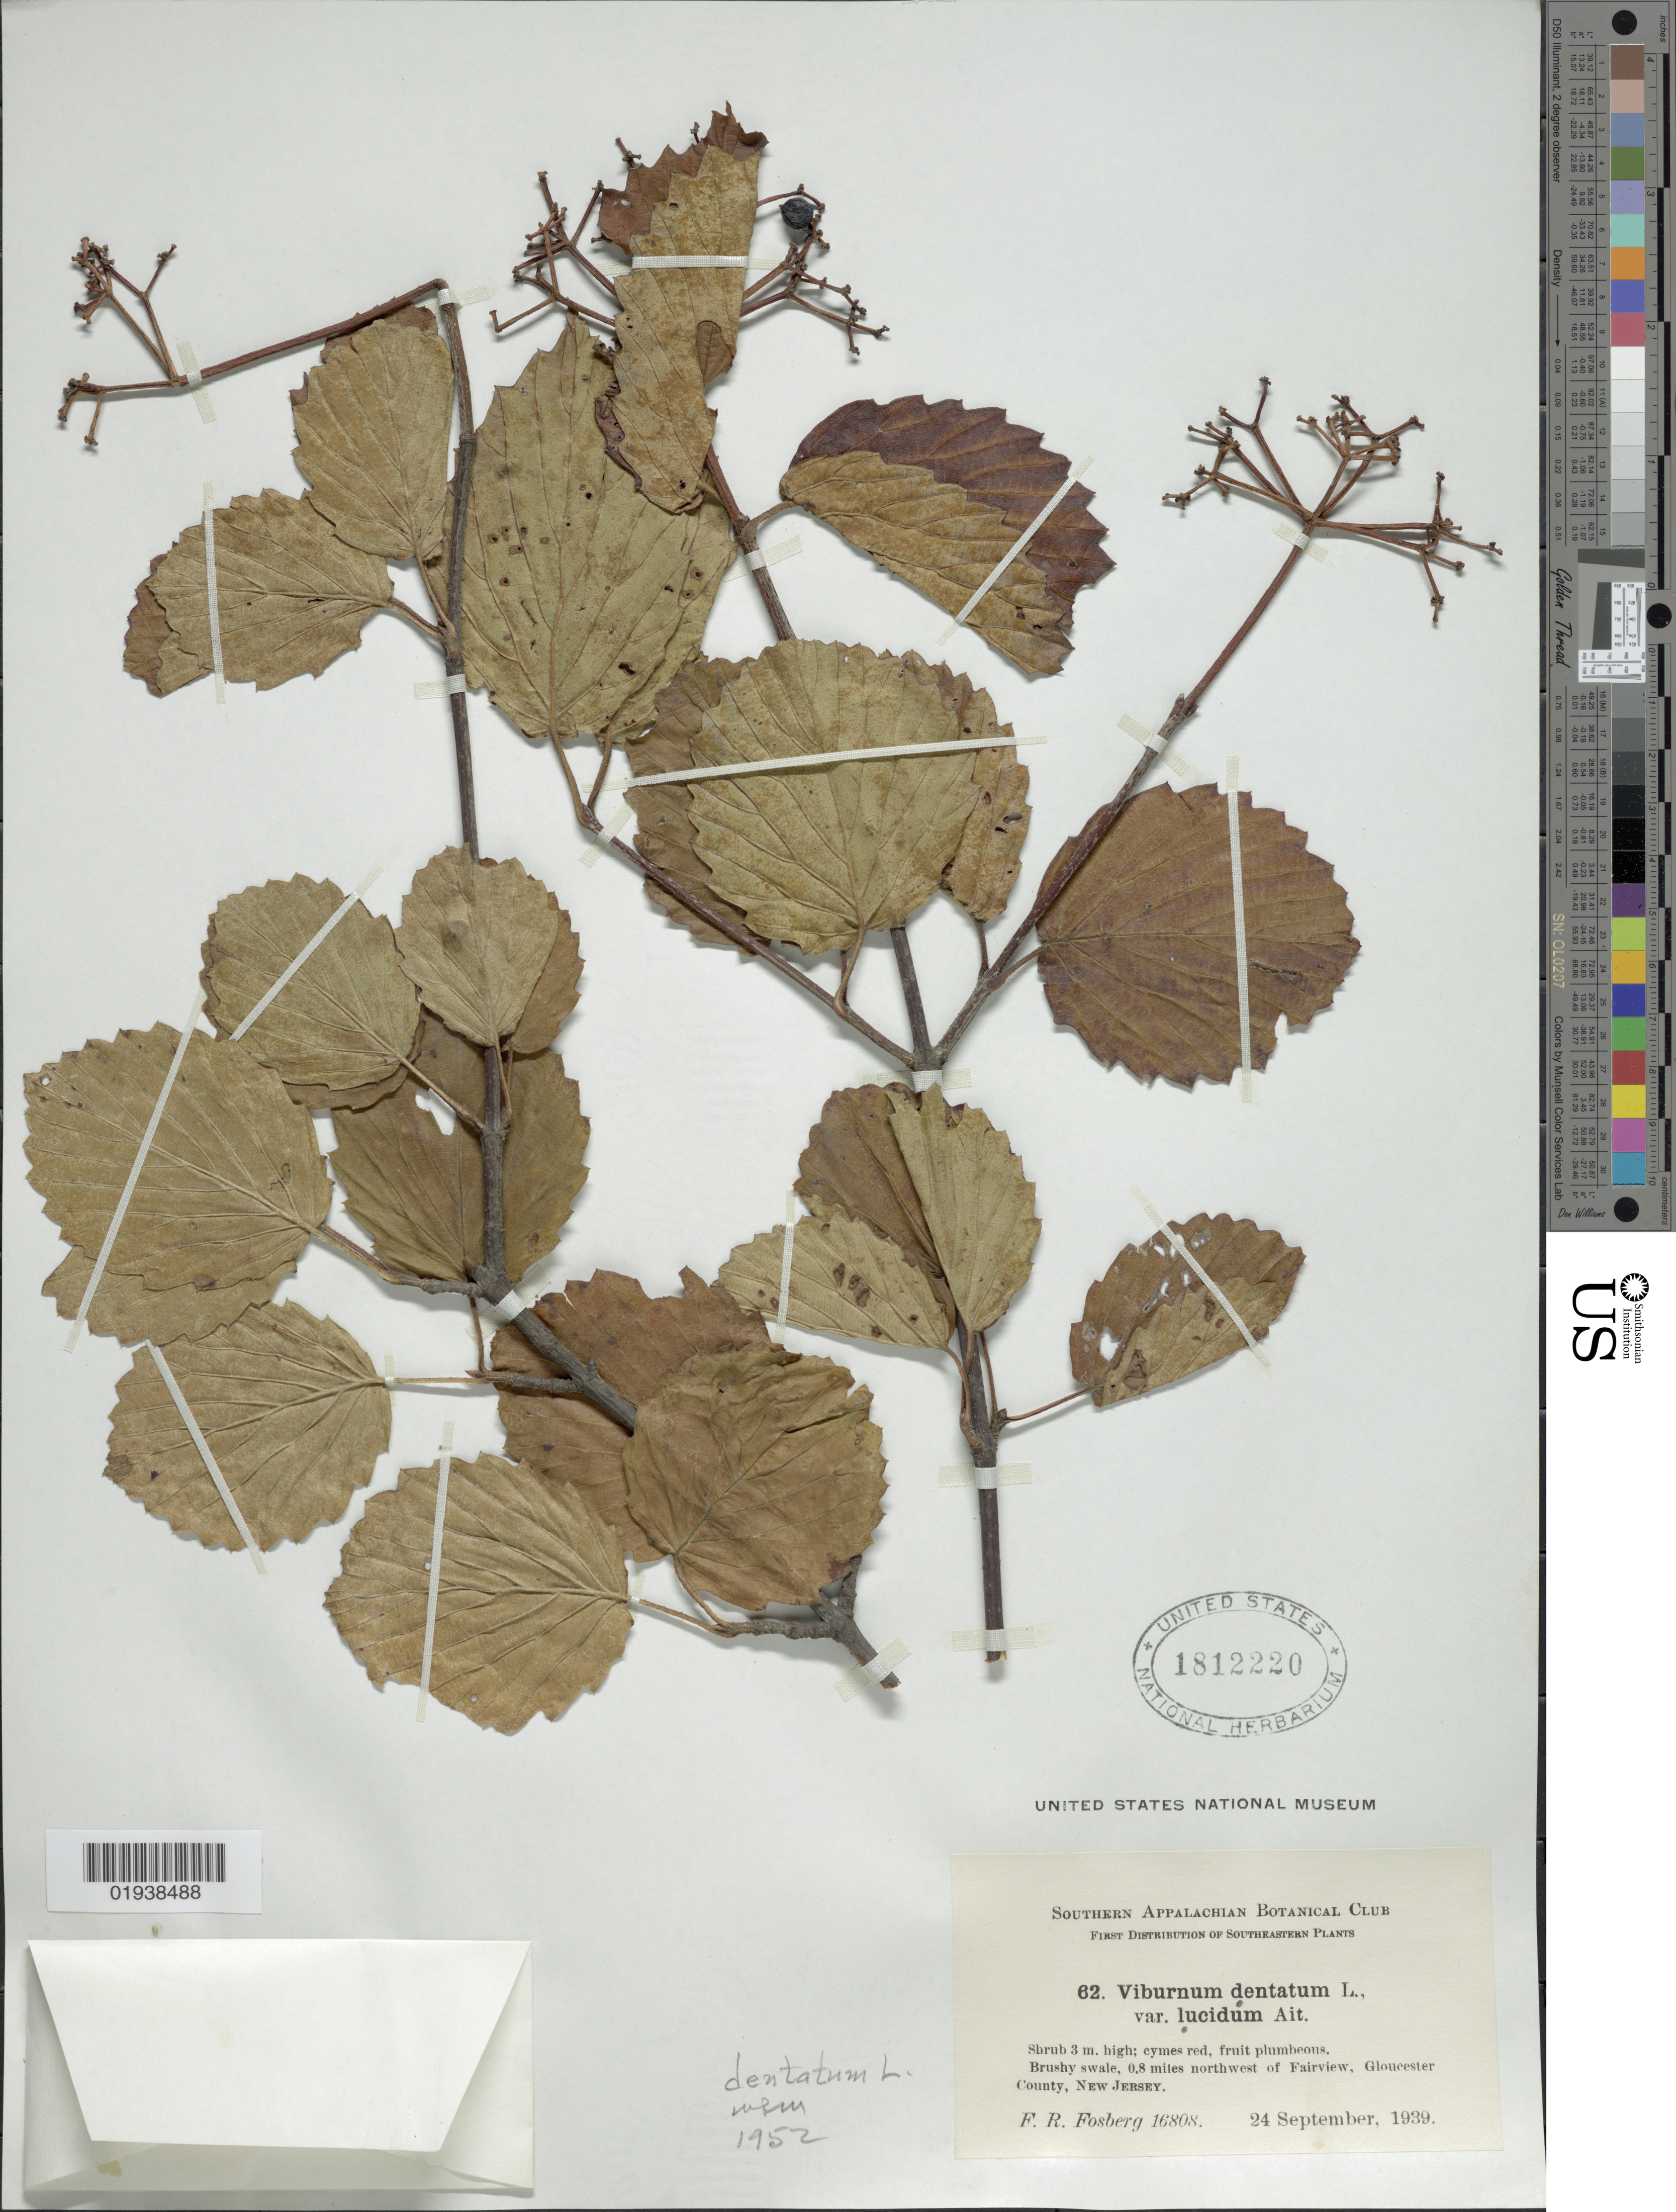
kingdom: Plantae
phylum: Tracheophyta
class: Magnoliopsida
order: Dipsacales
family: Viburnaceae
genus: Viburnum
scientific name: Viburnum dentatum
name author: L.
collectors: F. R. Fosberg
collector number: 16808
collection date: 1939-09-24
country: United States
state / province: New Jersey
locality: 0.8 miles northwest of Fairview, Gloucester County.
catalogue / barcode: US 1812220